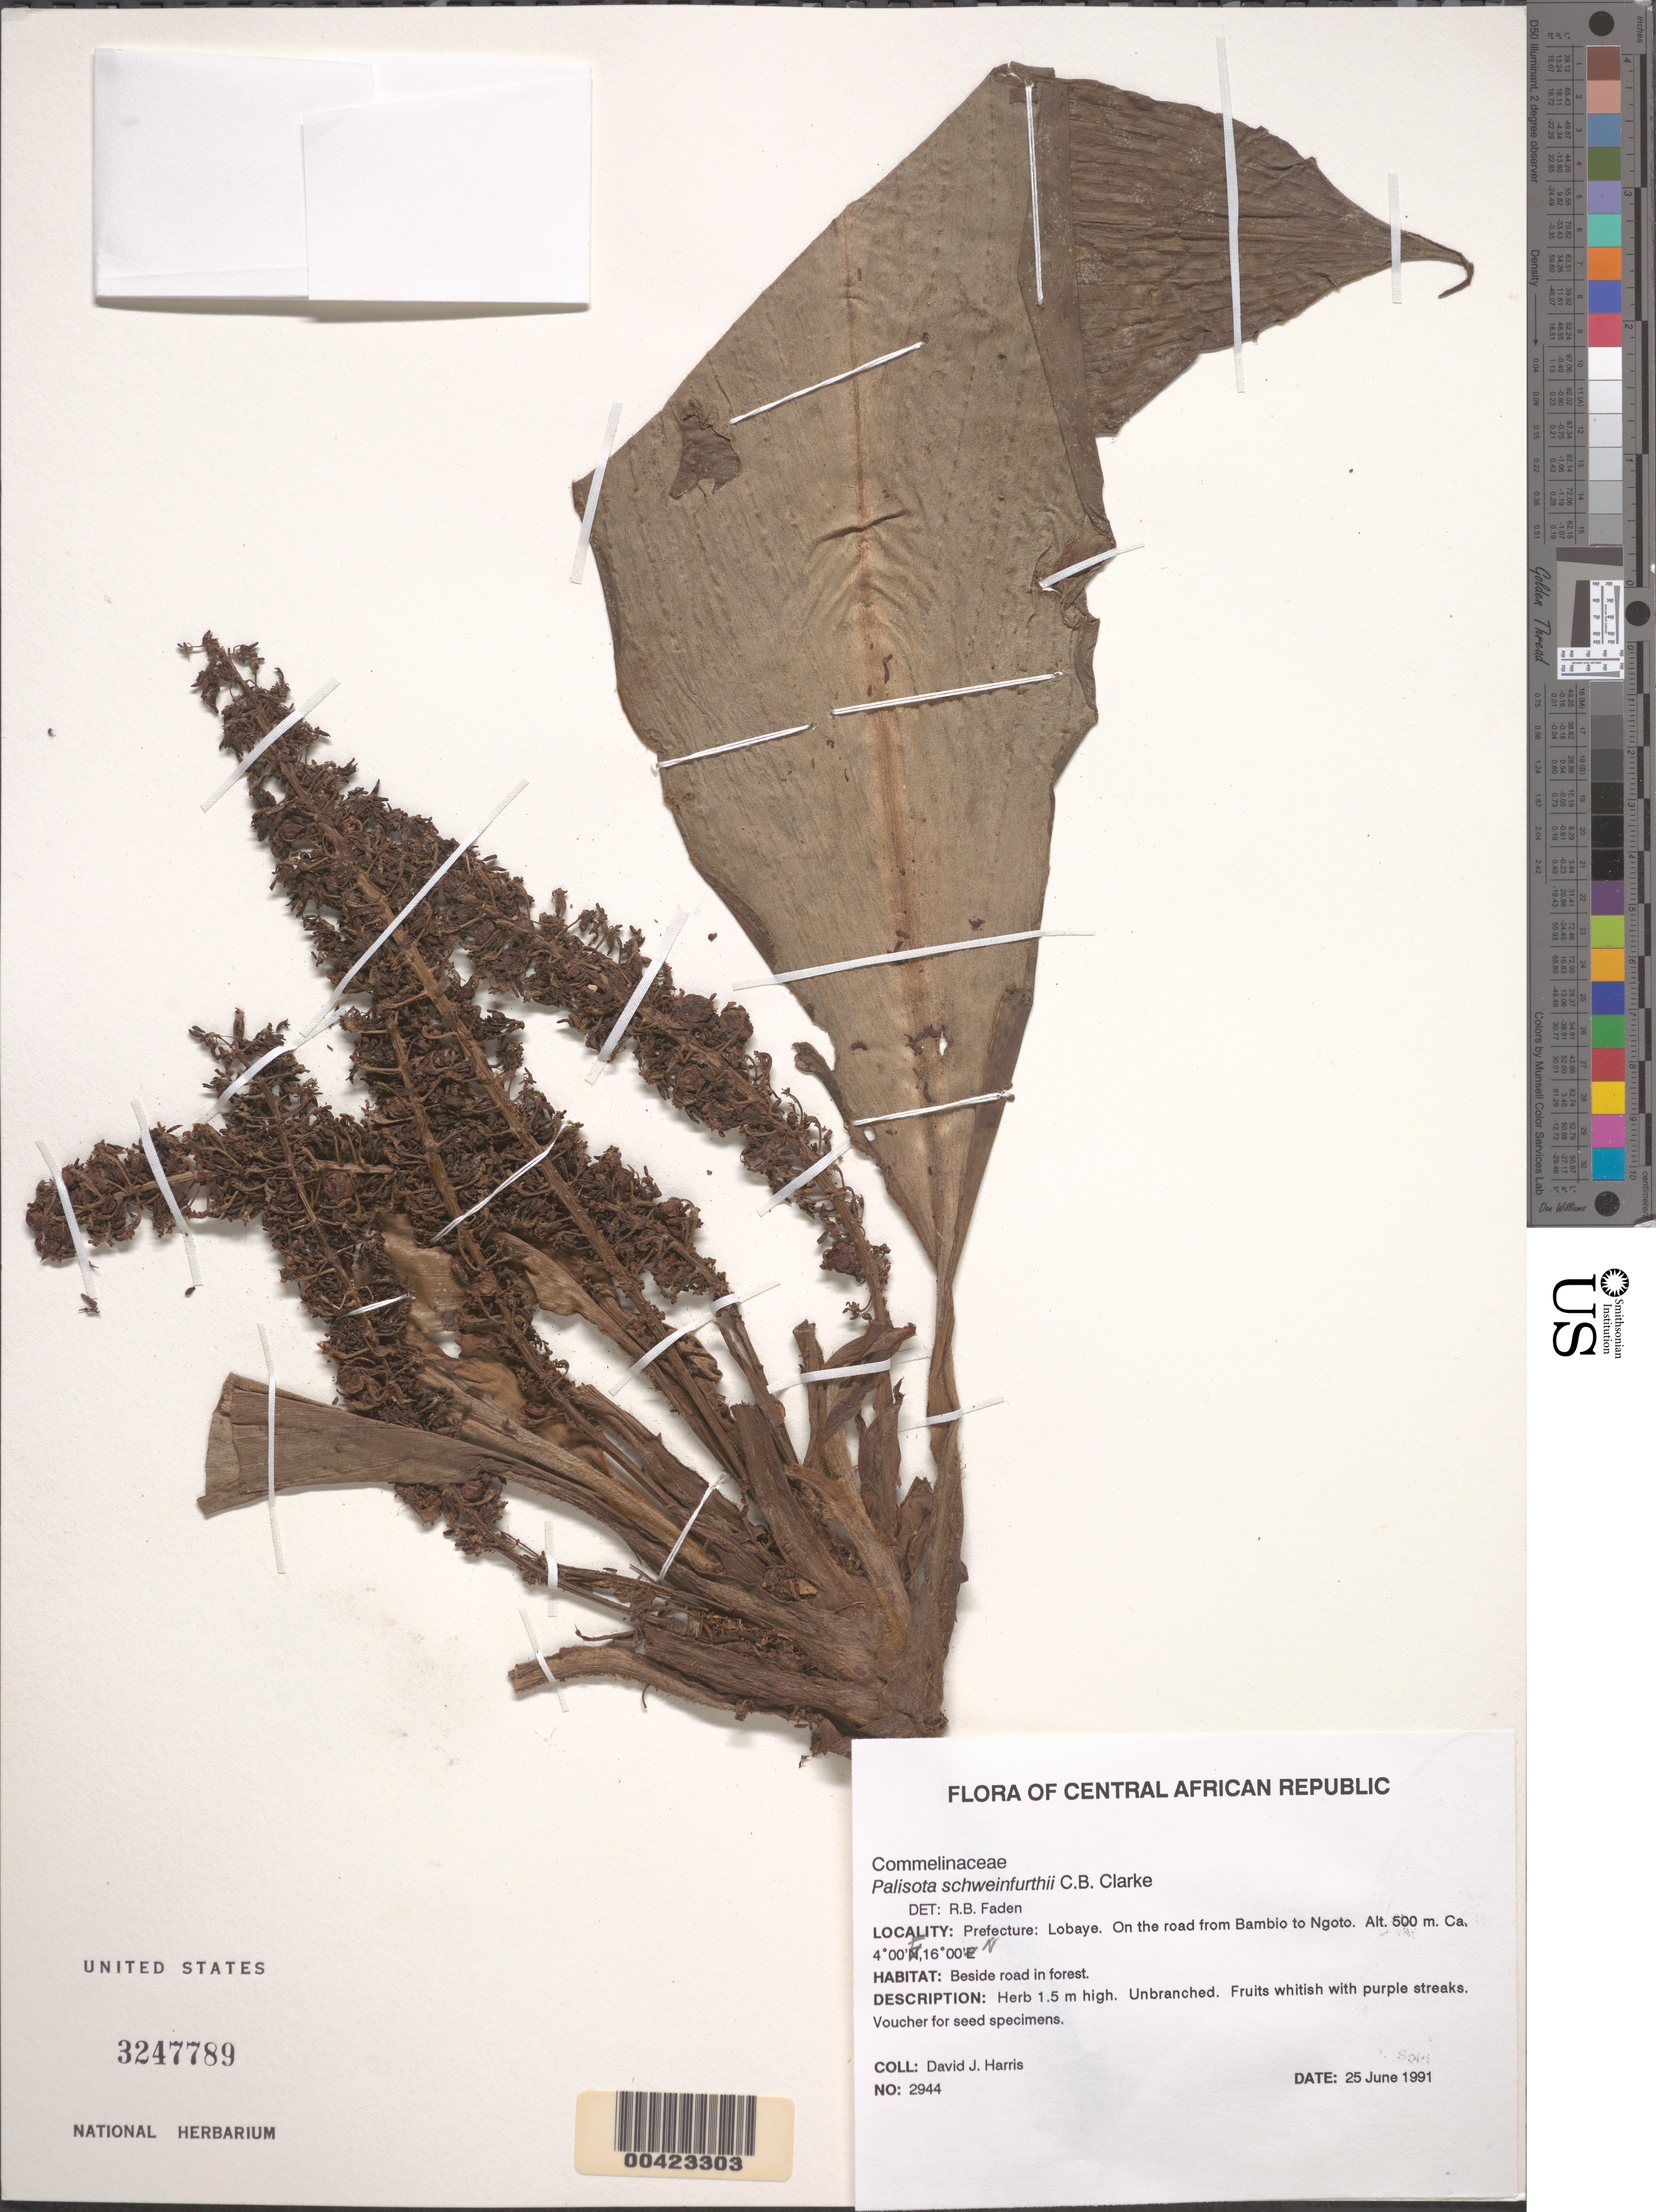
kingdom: Plantae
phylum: Tracheophyta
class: Liliopsida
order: Commelinales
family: Commelinaceae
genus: Palisota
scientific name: Palisota schweinfurthii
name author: C.B. Clarke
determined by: Faden, Robert B., (US), Smithsonian Institution - National Museum of Natural History (UNITED STATES)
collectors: D. J. Harris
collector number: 2944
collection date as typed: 25 Jun 1991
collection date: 1991-06-25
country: Central African Republic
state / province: Lobaye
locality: On road from Bambio to Ngoto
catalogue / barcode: US 3247789